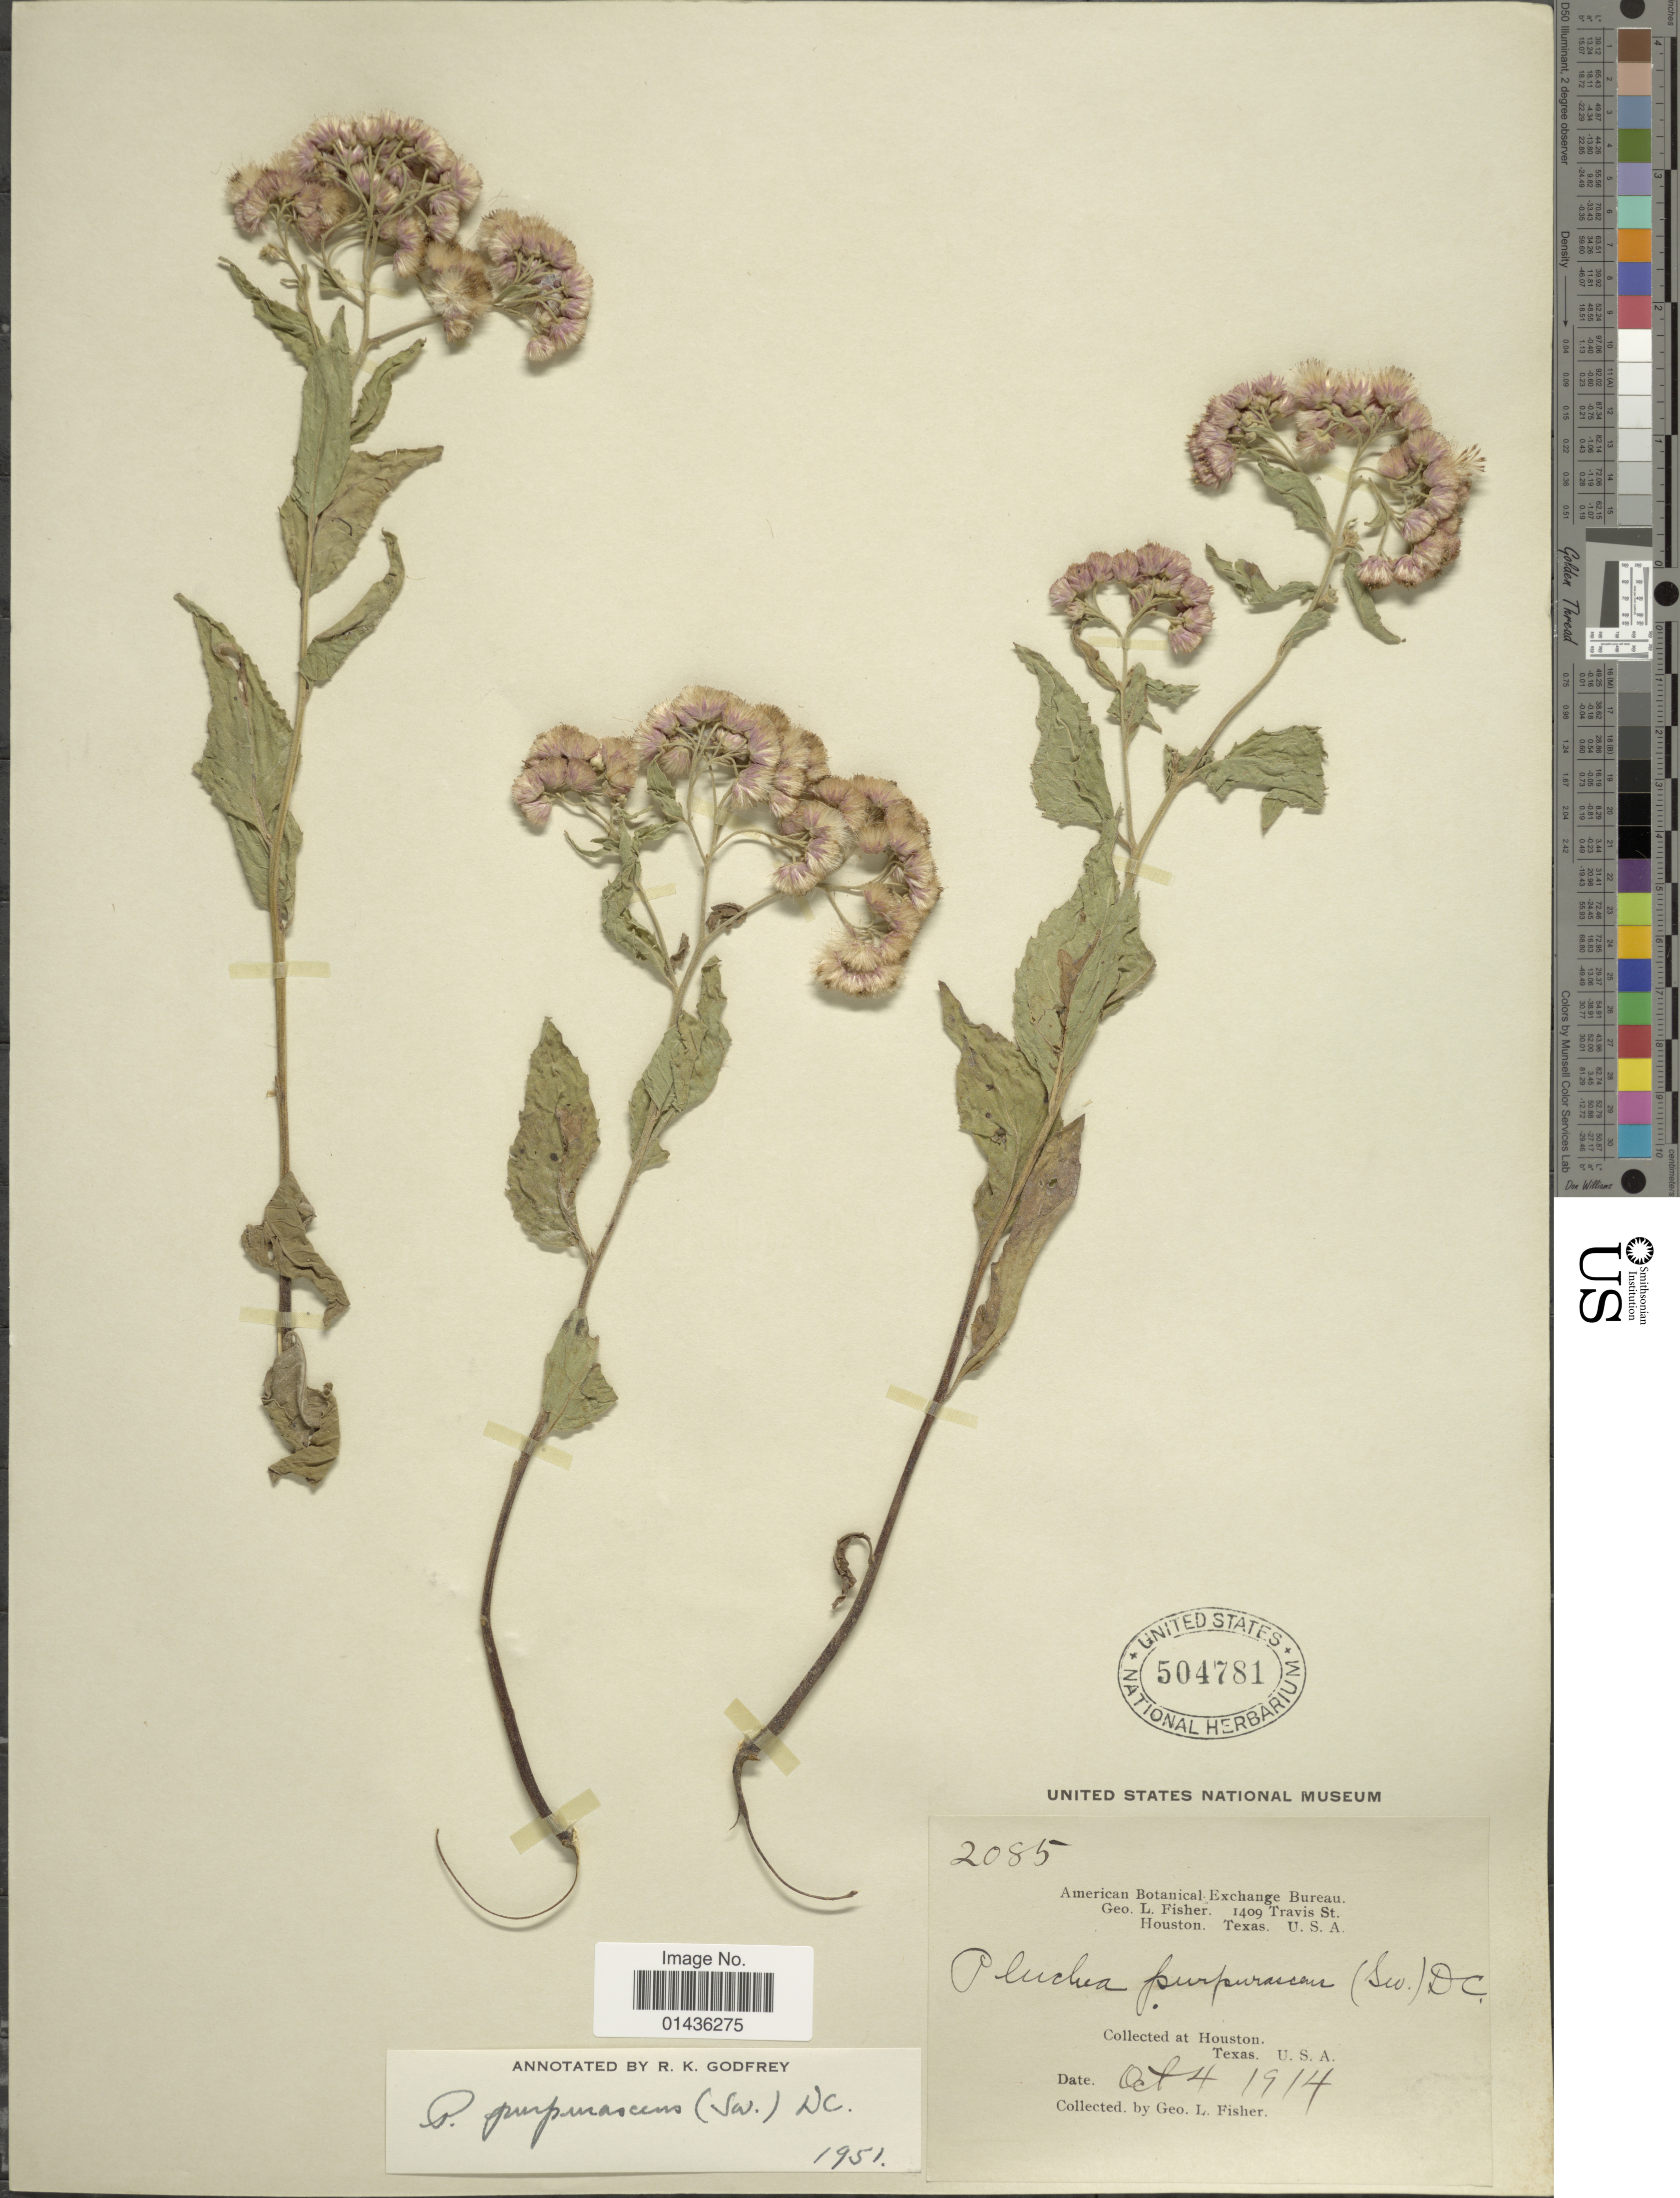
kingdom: Plantae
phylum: Tracheophyta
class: Magnoliopsida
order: Asterales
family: Asteraceae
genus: Pluchea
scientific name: Pluchea odorata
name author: (L.) Cass.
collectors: G. L. Fisher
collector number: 2085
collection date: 1914-10-04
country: United States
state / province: Texas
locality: Houston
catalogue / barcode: US 504781